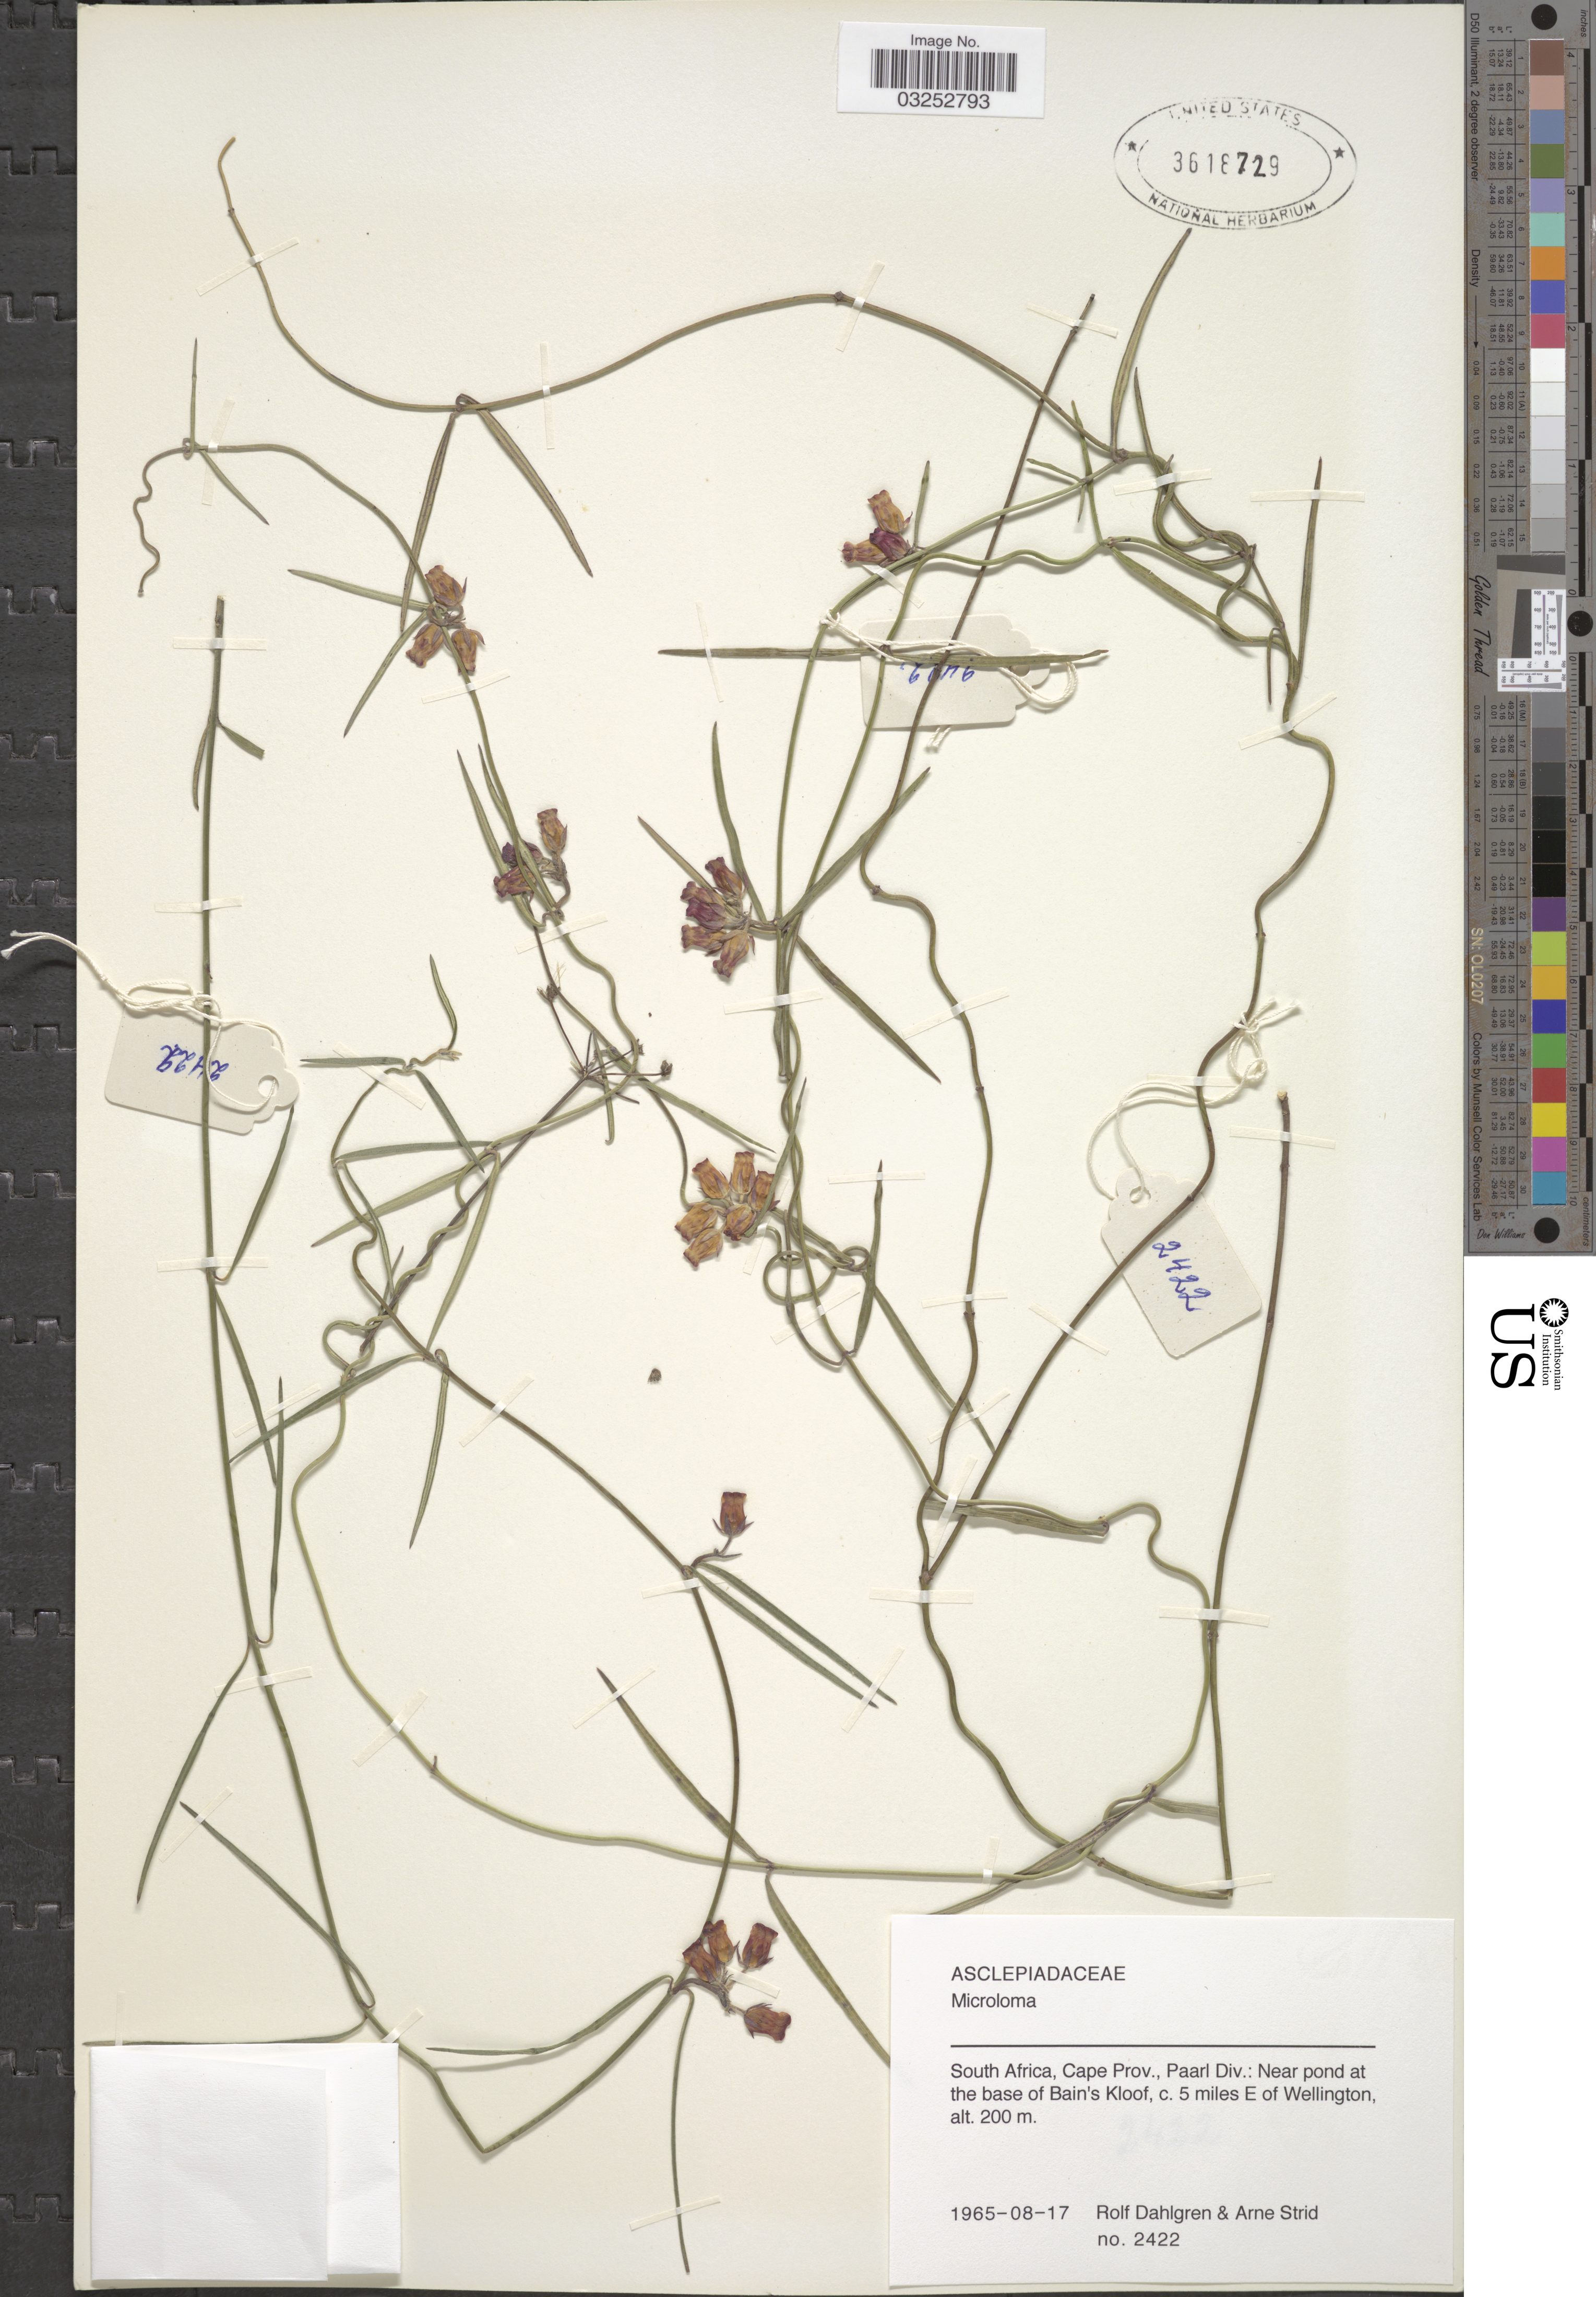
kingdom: Plantae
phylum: Tracheophyta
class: Magnoliopsida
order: Gentianales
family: Apocynaceae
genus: Microloma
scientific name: Microloma sp.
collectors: R. Dahlgren & A. Strid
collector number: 2422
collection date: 1965-08-17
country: South Africa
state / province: Western Cape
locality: South Africa, Cape Prov., Paarl Div.: Near pond at the base of Bain's Kloof, c. 5 miles E of Wellington.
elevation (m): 200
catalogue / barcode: US 3618729